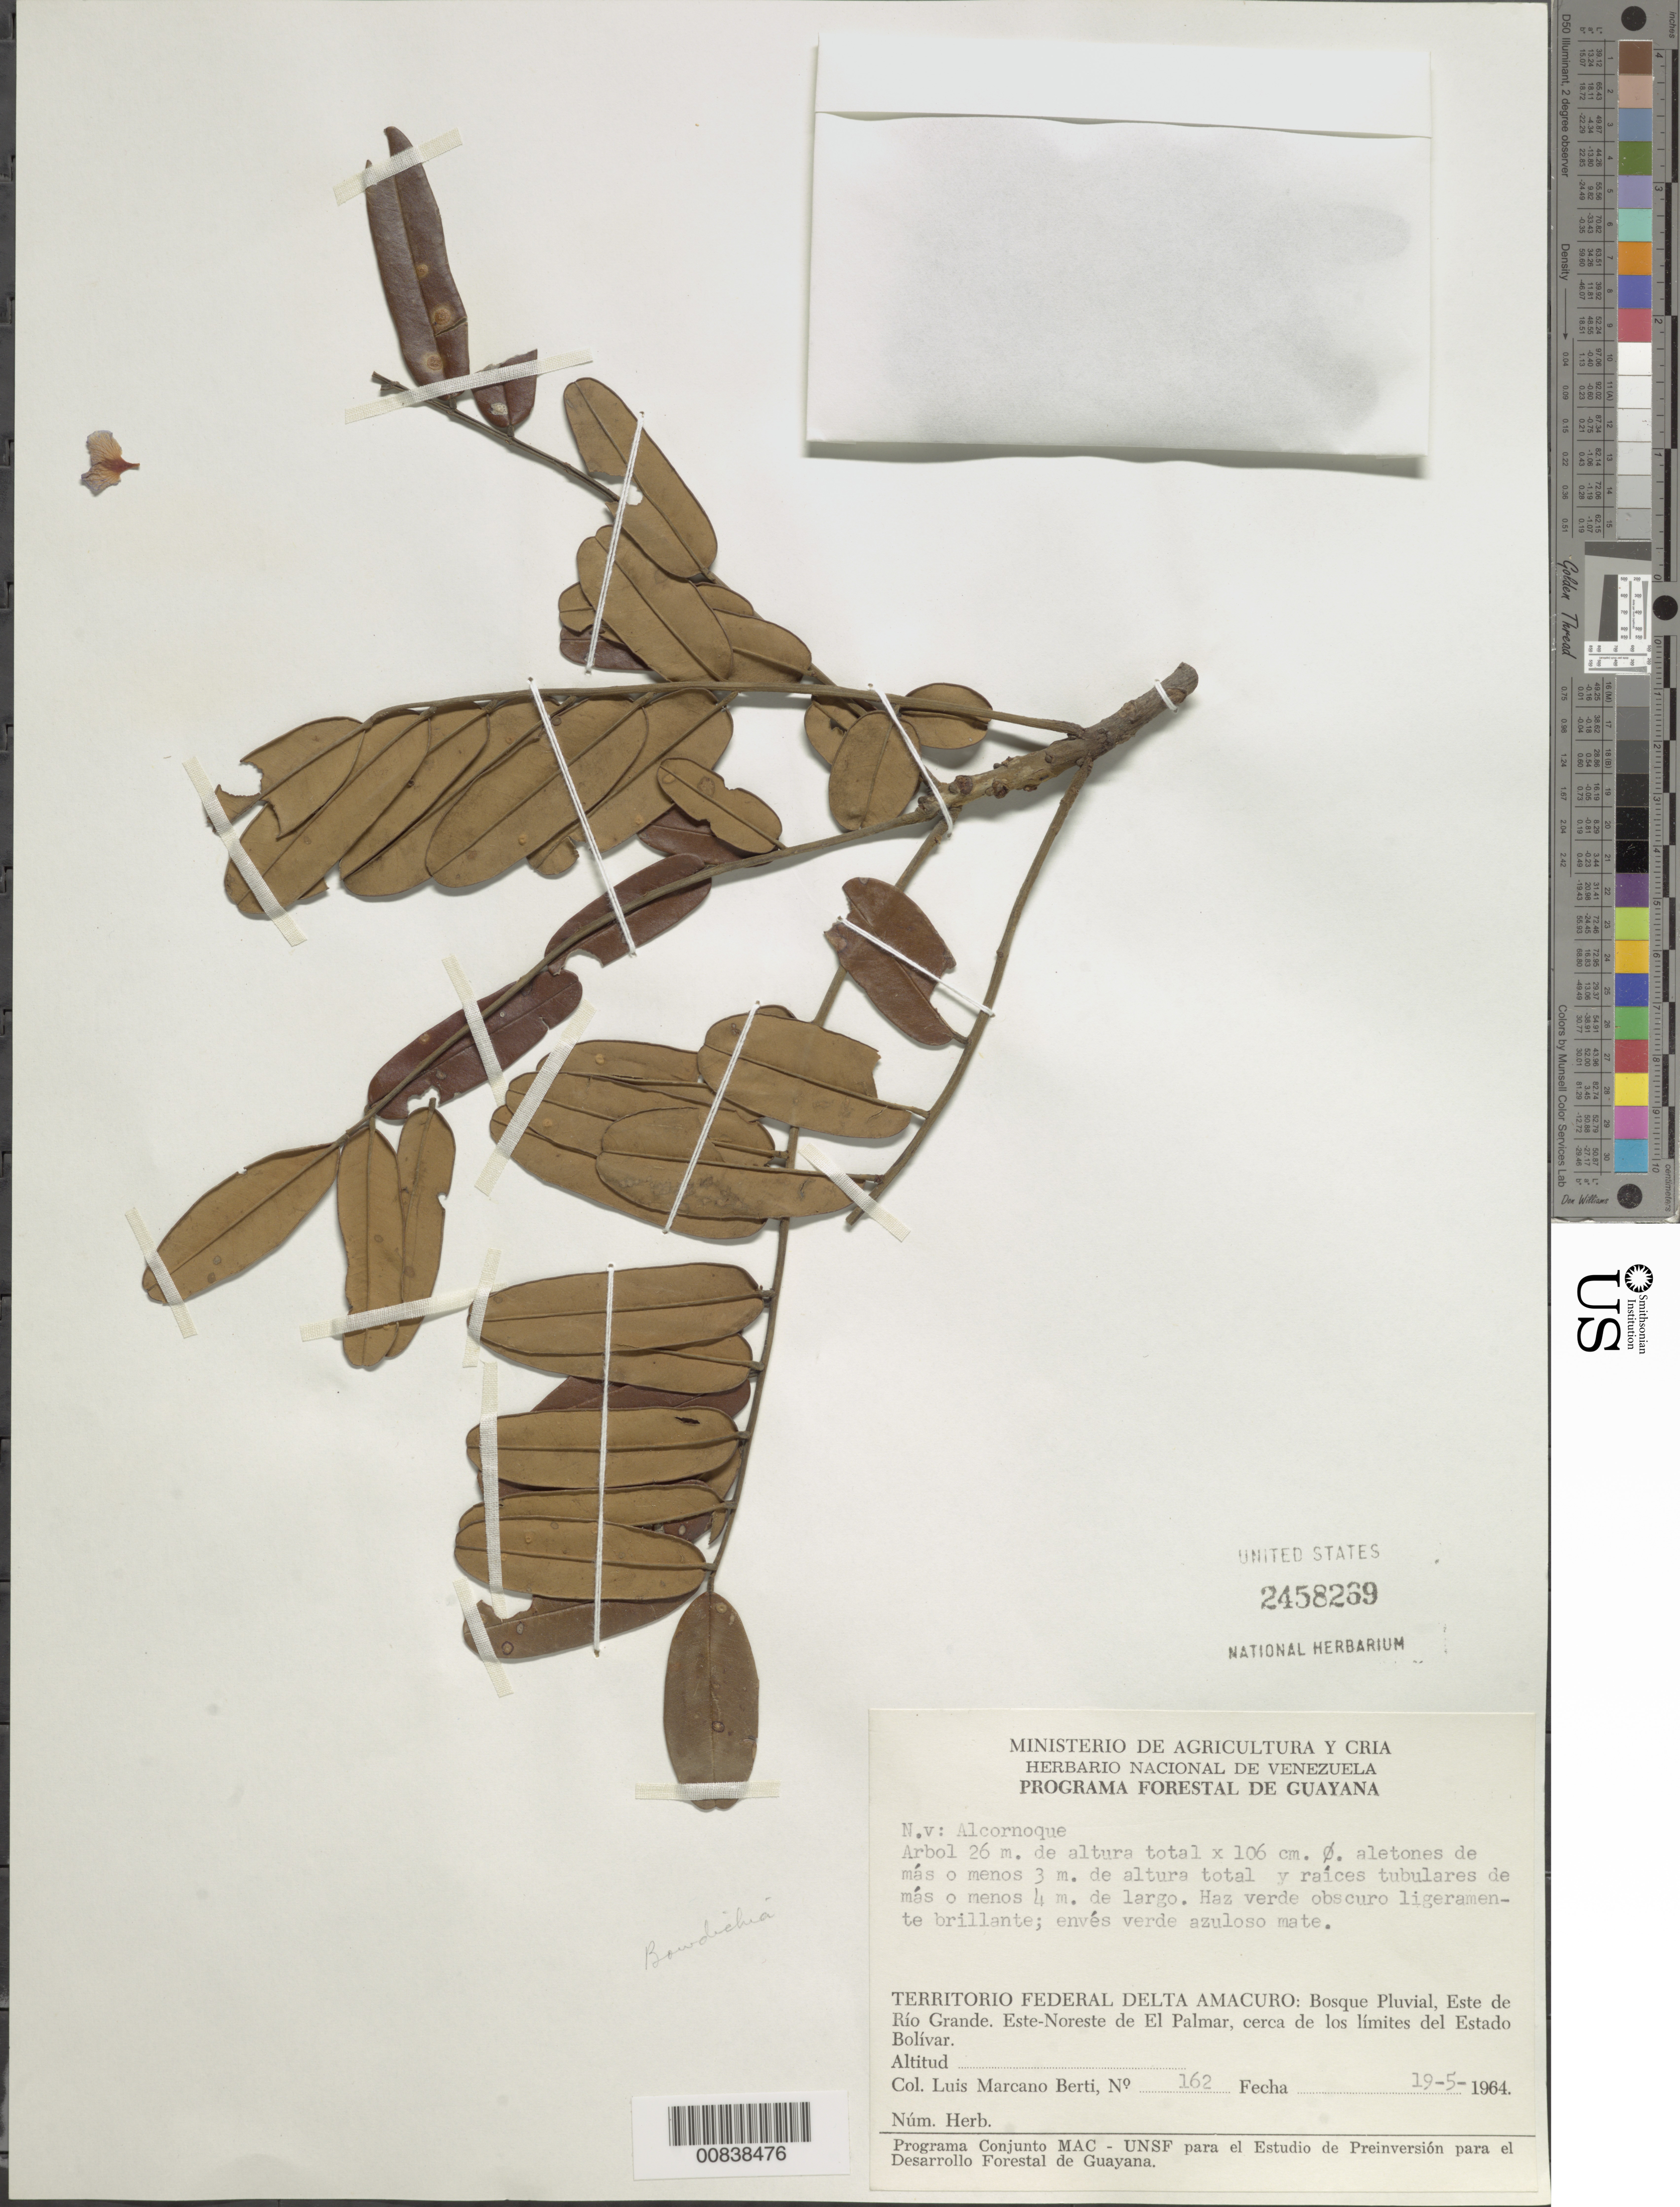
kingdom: Plantae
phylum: Tracheophyta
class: Magnoliopsida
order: Fabales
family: Fabaceae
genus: Bowdichia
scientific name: Bowdichia virgilioides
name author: Kunth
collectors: L. Marcano-Berti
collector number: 162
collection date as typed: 19-May-64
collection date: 1964-05-19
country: Venezuela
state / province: Delta Amacuro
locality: Este de Río Grande, ENE de El Palmar, cerca de los limites del Estado Bolívar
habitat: Bosque pluvial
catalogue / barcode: US 2458269